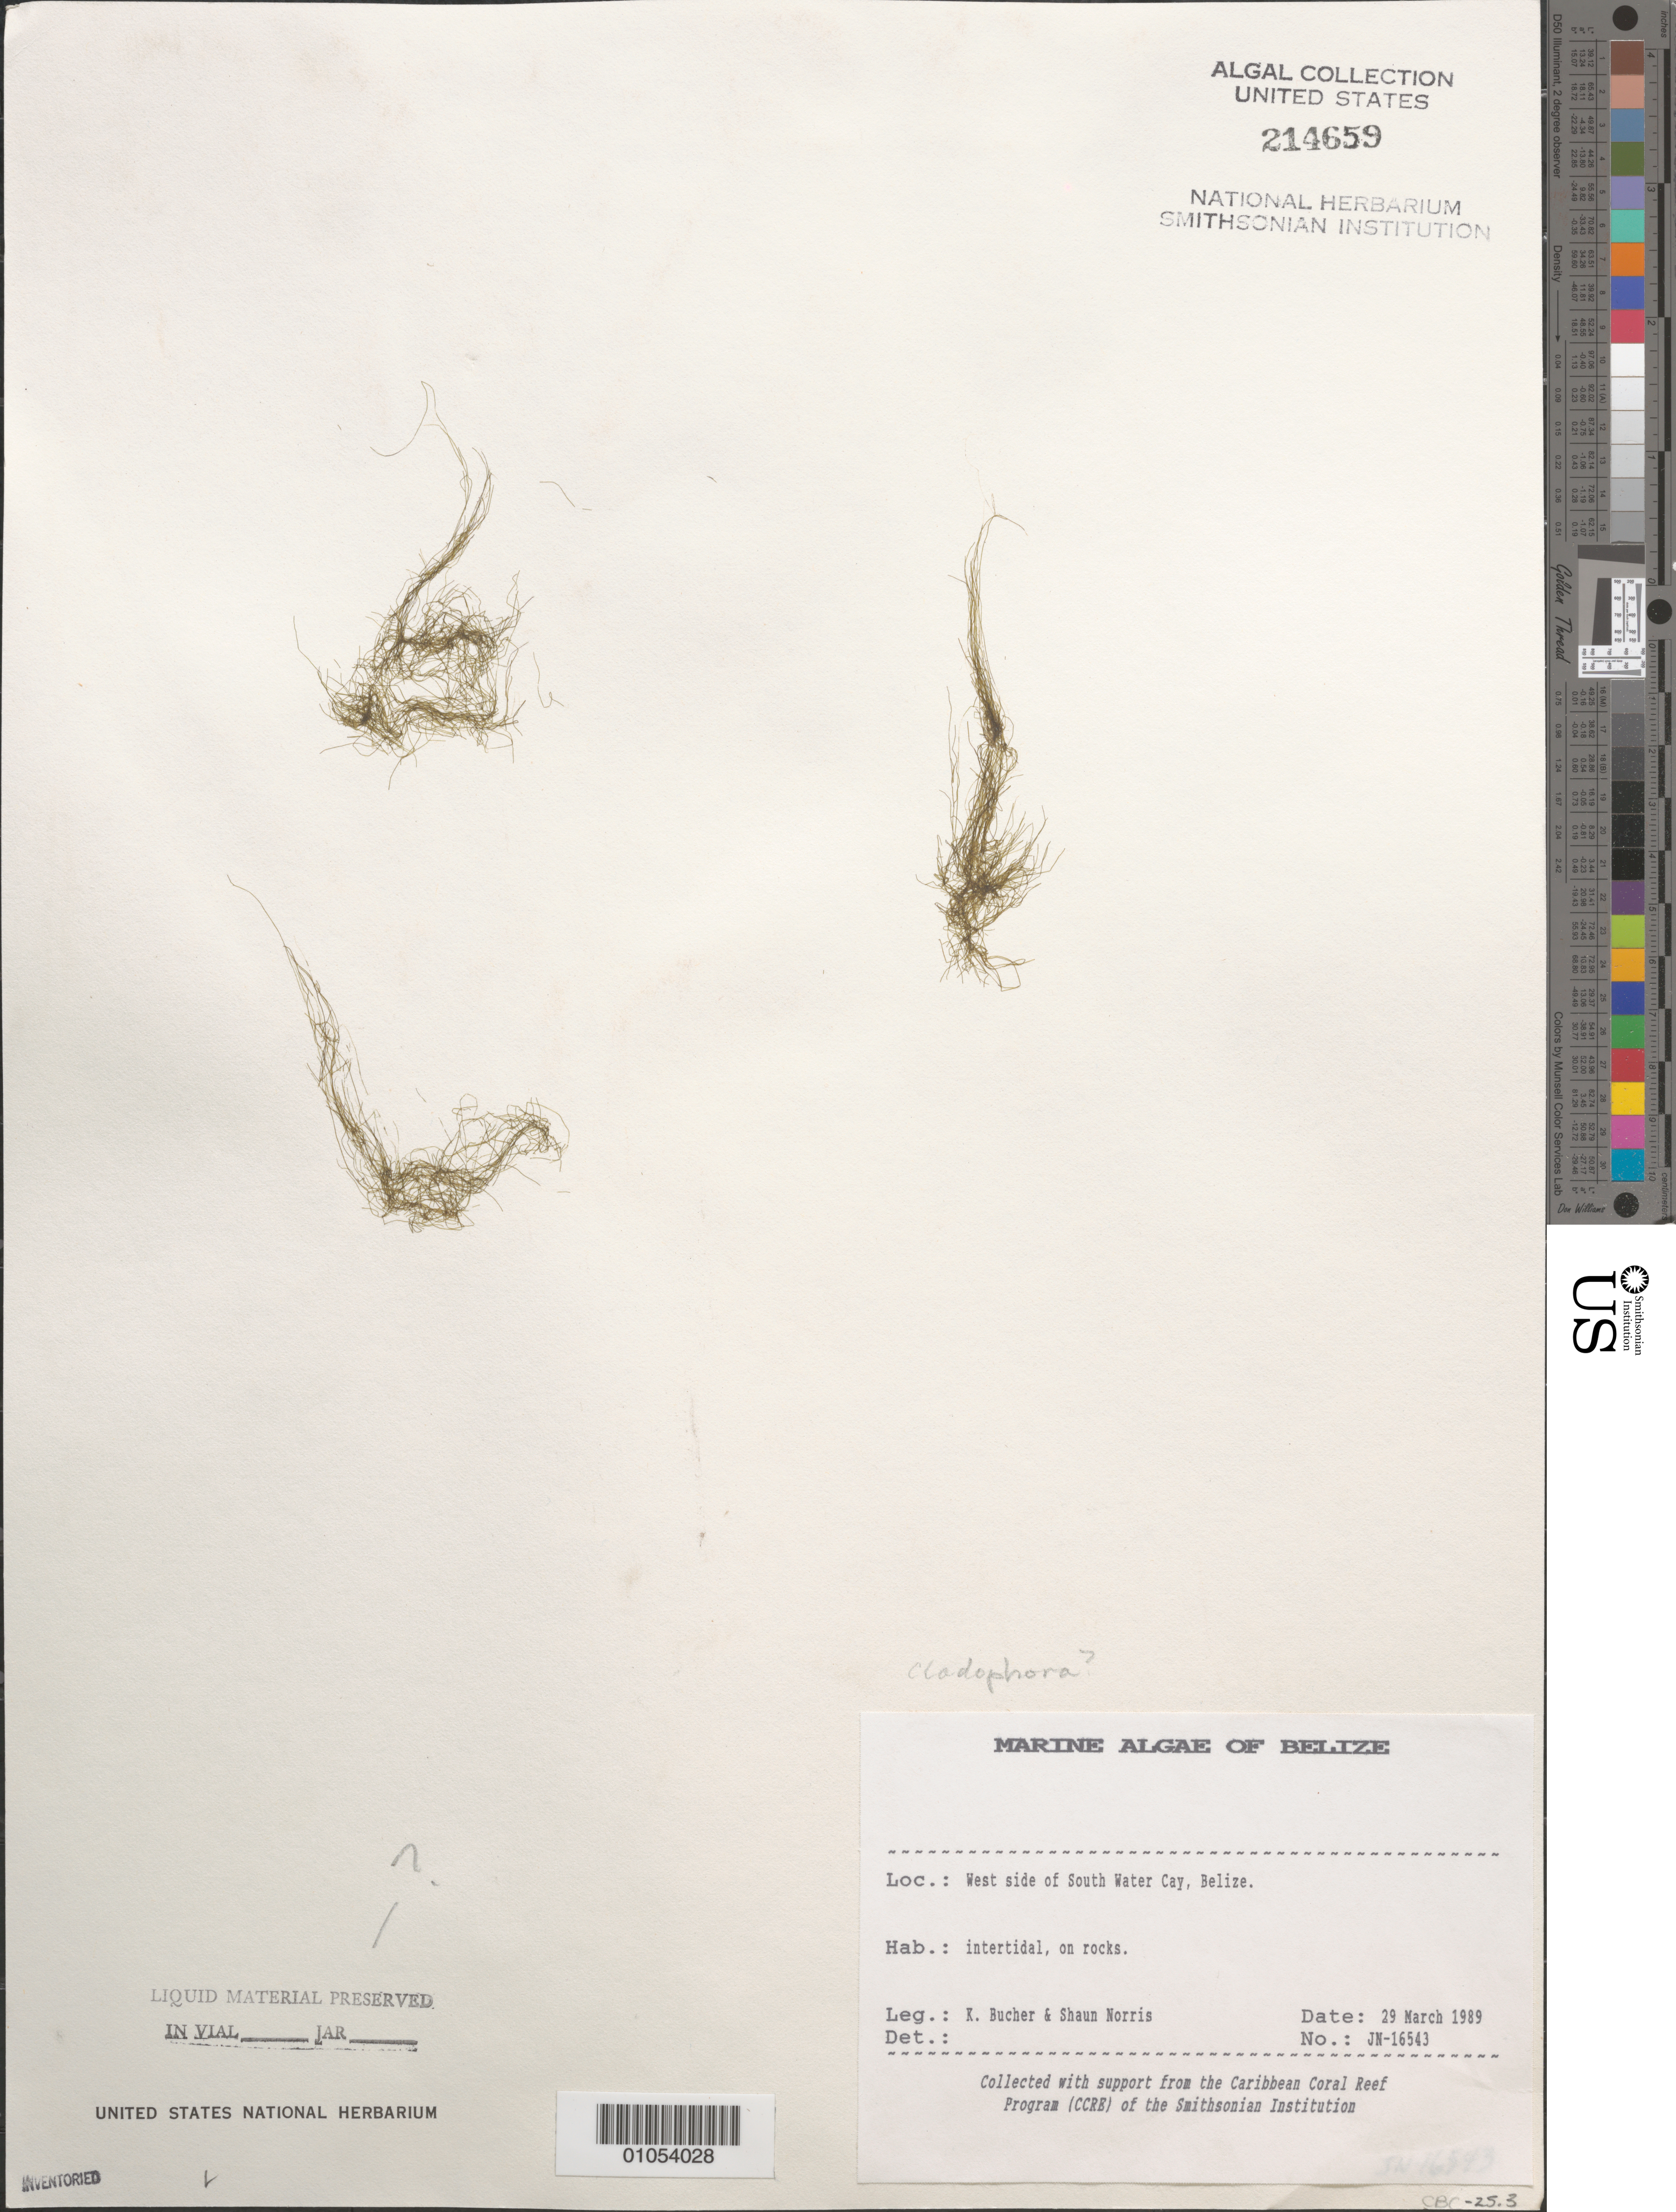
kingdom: Plantae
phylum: Chlorophyta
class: Ulvophyceae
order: Cladophorales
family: Cladophoraceae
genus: Cladophora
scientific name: Cladophora sp.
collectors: K. E. Bucher & S. Norris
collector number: JN-16543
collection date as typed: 29 Mar 1989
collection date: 1989-03-29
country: Belize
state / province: Stann Creek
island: South Water Cay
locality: West side of cay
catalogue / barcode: US 214659